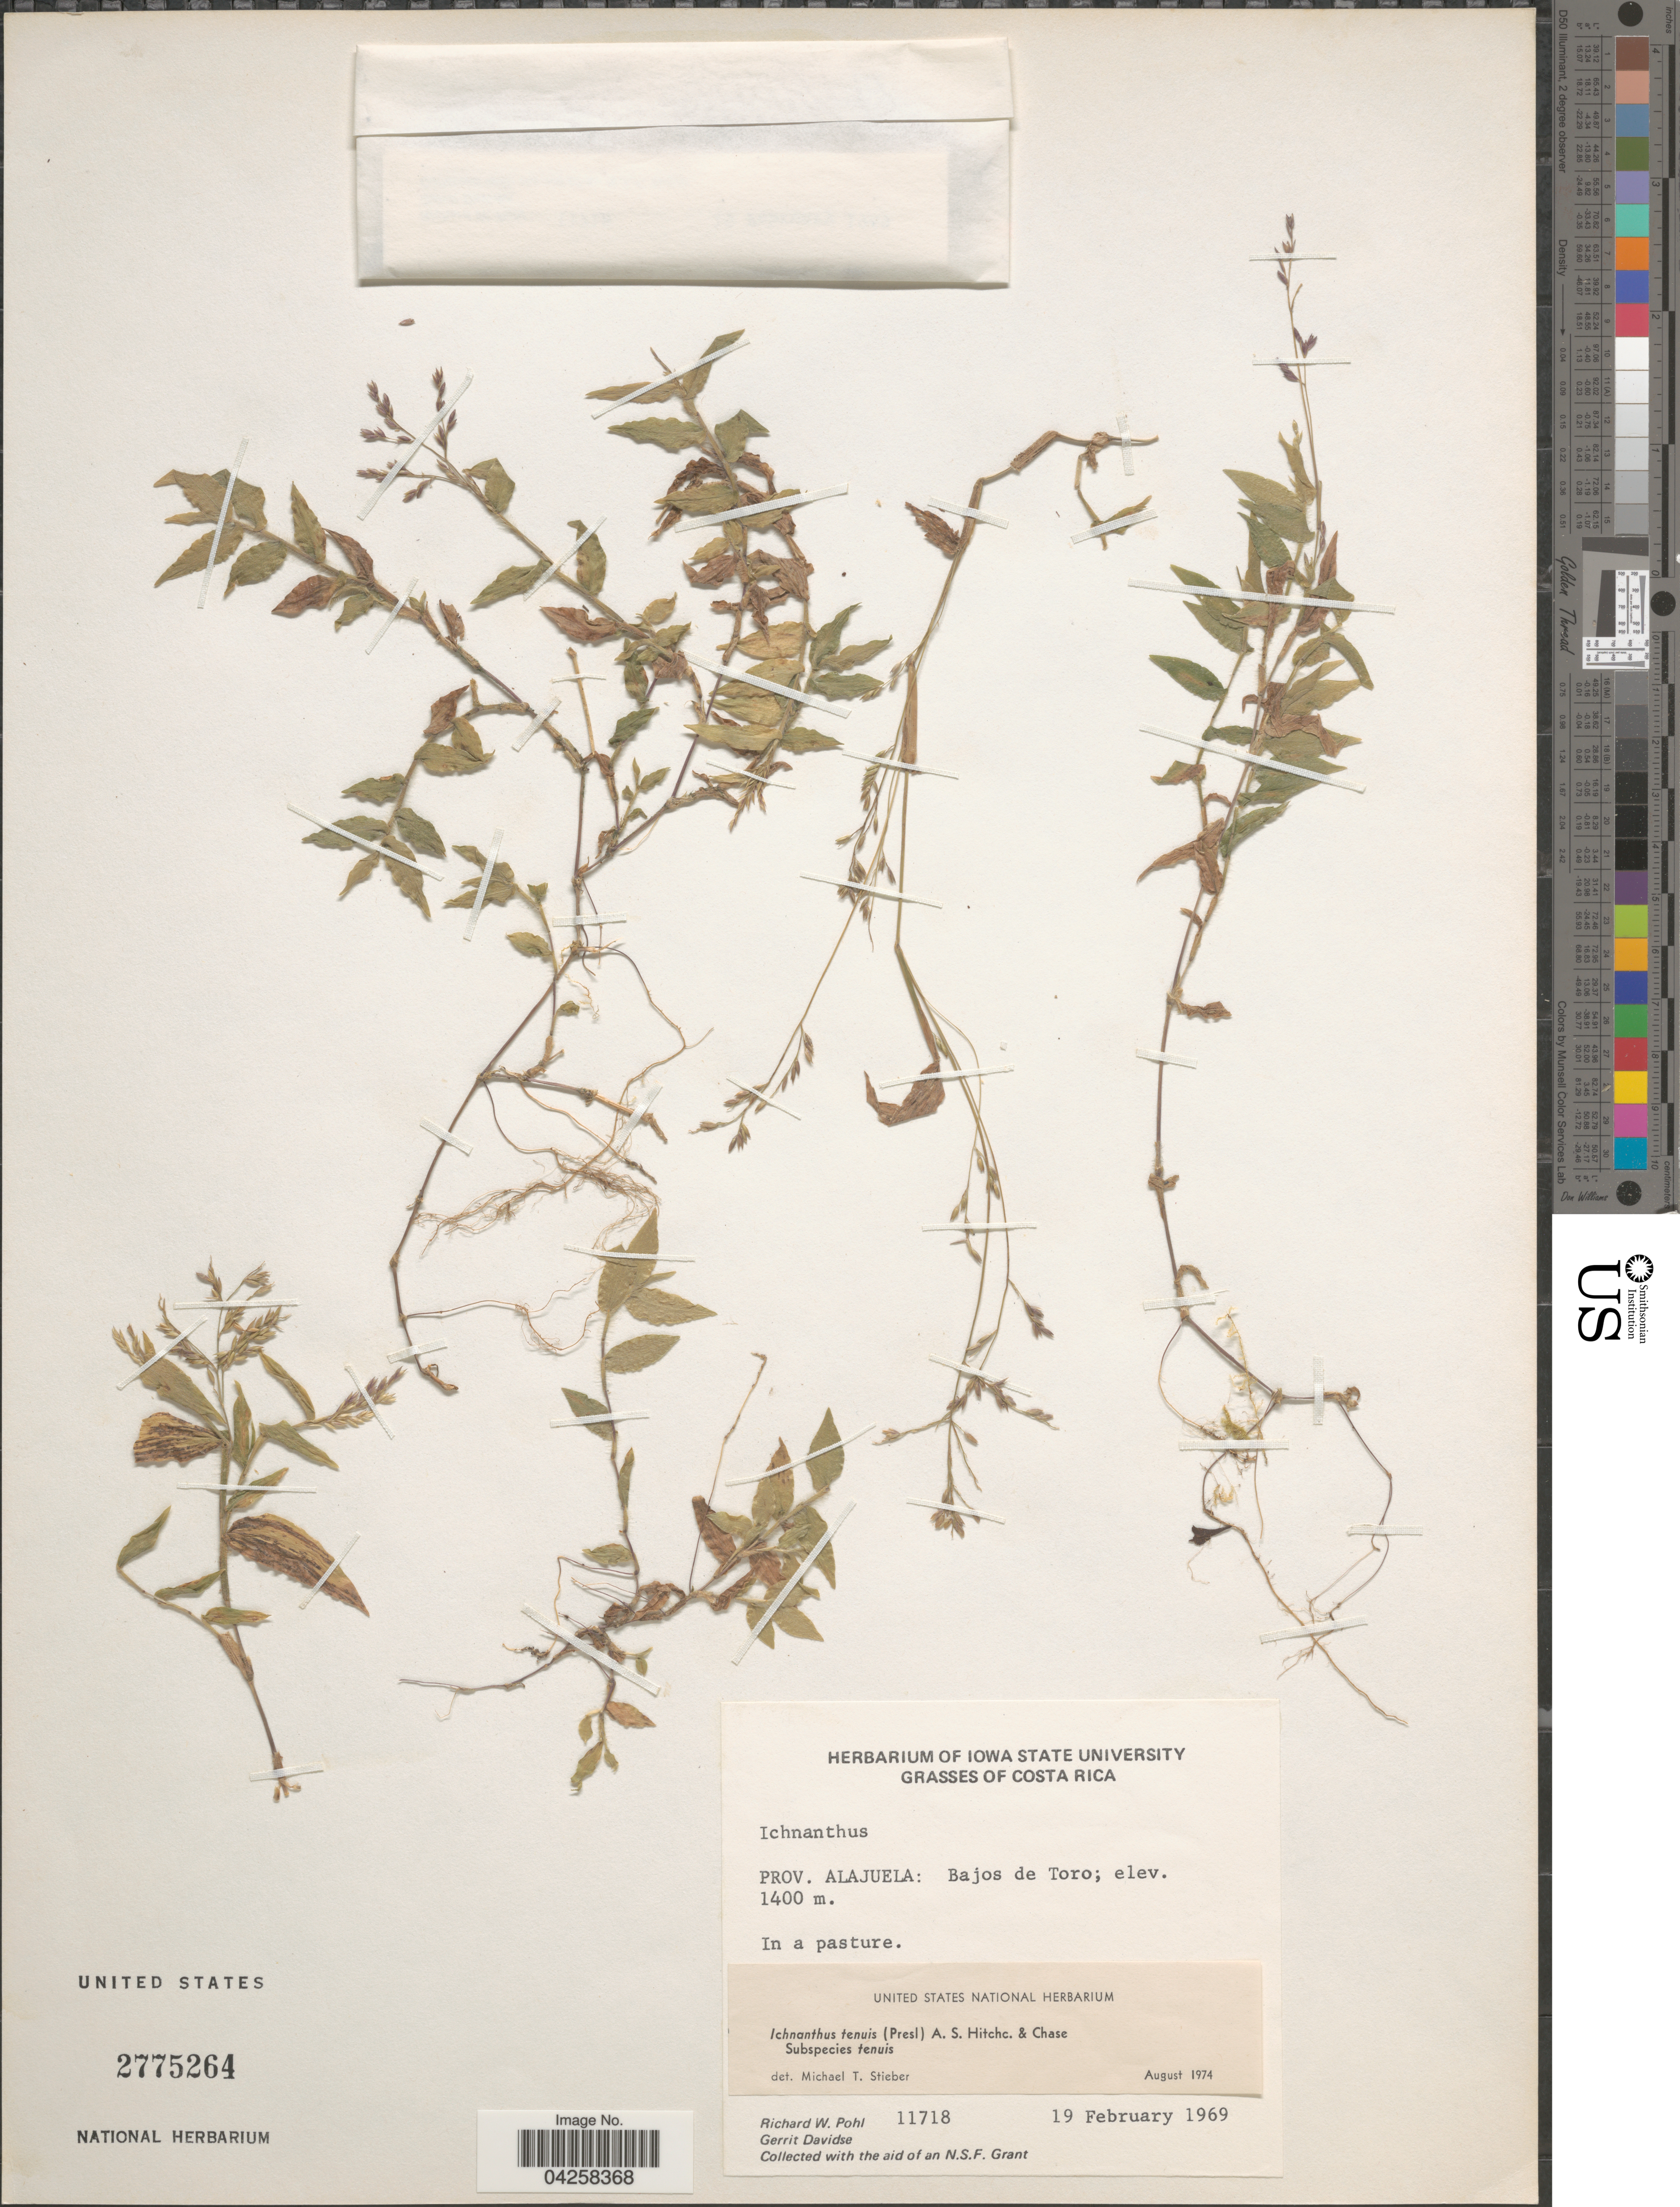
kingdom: Plantae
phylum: Tracheophyta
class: Liliopsida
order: Poales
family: Poaceae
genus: Ichnanthus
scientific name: Ichnanthus tenuis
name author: (J. Presl) Hitchc. & Chase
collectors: R. W. Pohl & G. Davidse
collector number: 11718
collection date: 1969-02-19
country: Costa Rica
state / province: Alajuela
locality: Bajos de Toro.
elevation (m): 1400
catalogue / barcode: US 2775264